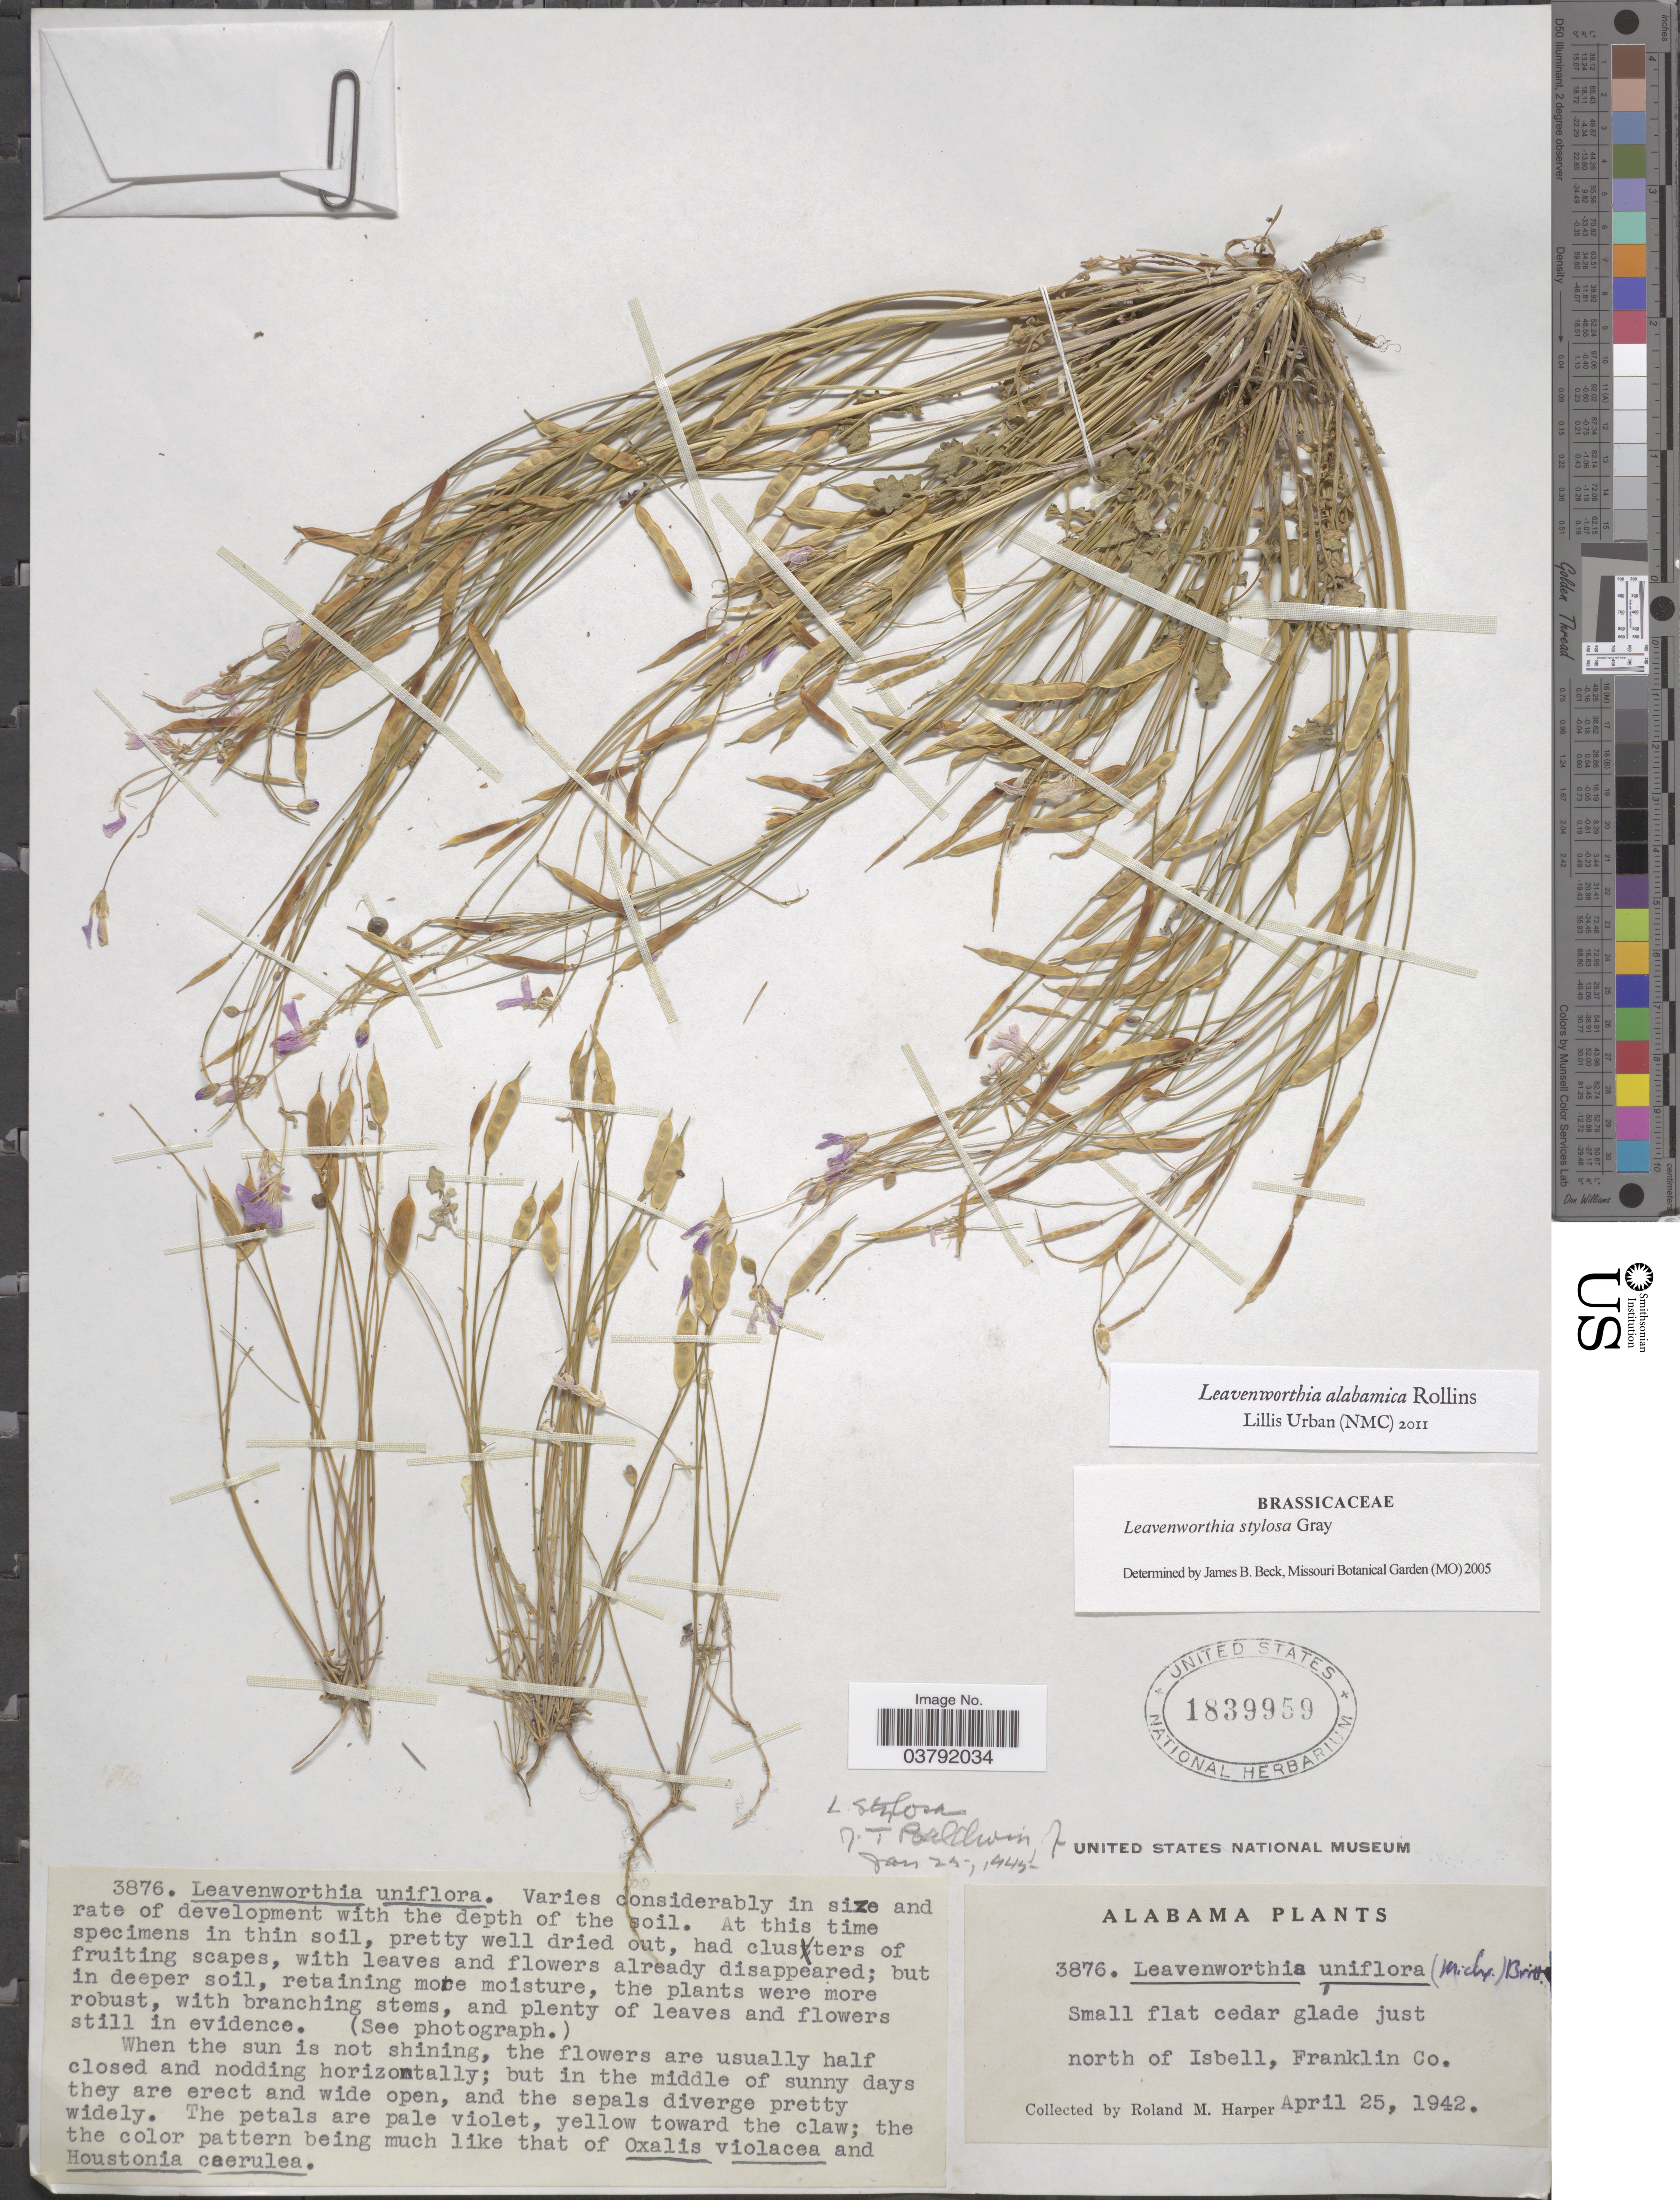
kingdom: Plantae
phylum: Tracheophyta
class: Magnoliopsida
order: Brassicales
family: Brassicaceae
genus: Leavenworthia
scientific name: Leavenworthia alabamica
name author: Rollins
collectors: R. M. Harper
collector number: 3876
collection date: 1942-04-25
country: United States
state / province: Alabama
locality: Just north of Isbell, Franklin Co.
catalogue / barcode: US 1839959